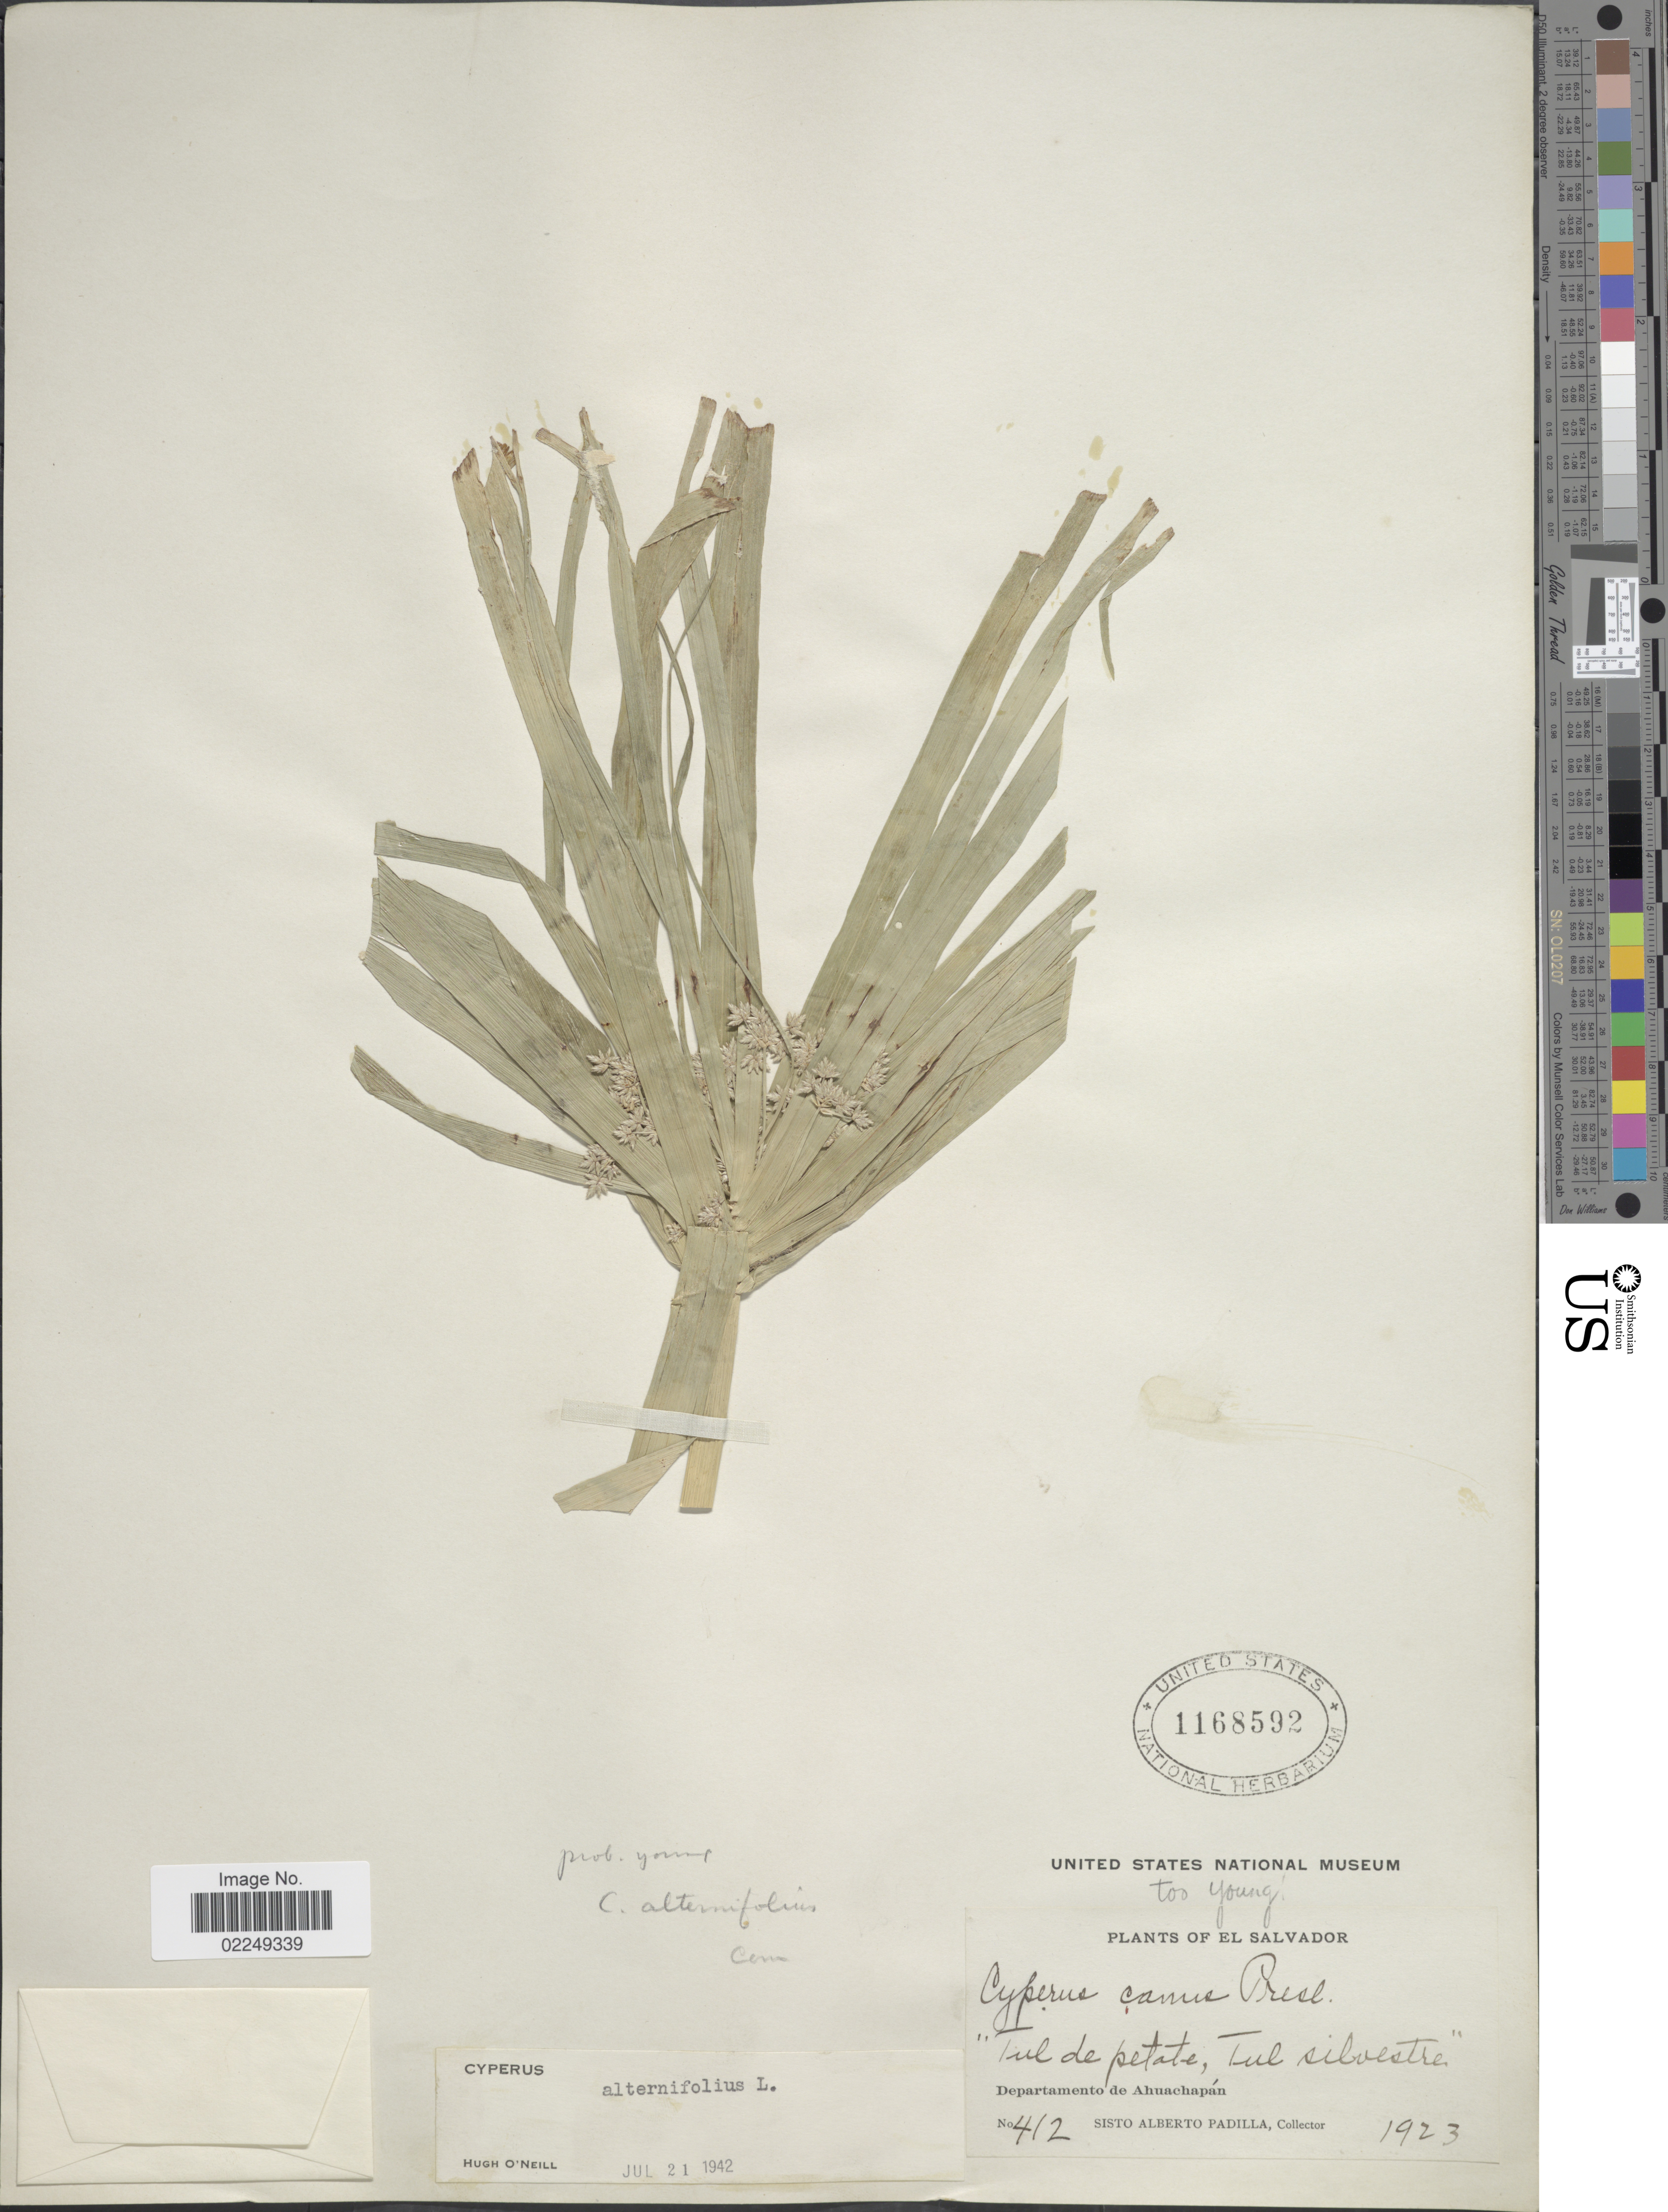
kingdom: Plantae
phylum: Tracheophyta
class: Liliopsida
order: Poales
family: Cyperaceae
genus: Cyperus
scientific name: Cyperus involucratus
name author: Rottb.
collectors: S. A. Padilla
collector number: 412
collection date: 1923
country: El Salvador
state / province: Ahuachapan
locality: Tul de petate, Tul silvestre, Departamento de Ahuachapan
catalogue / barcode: US 1168592